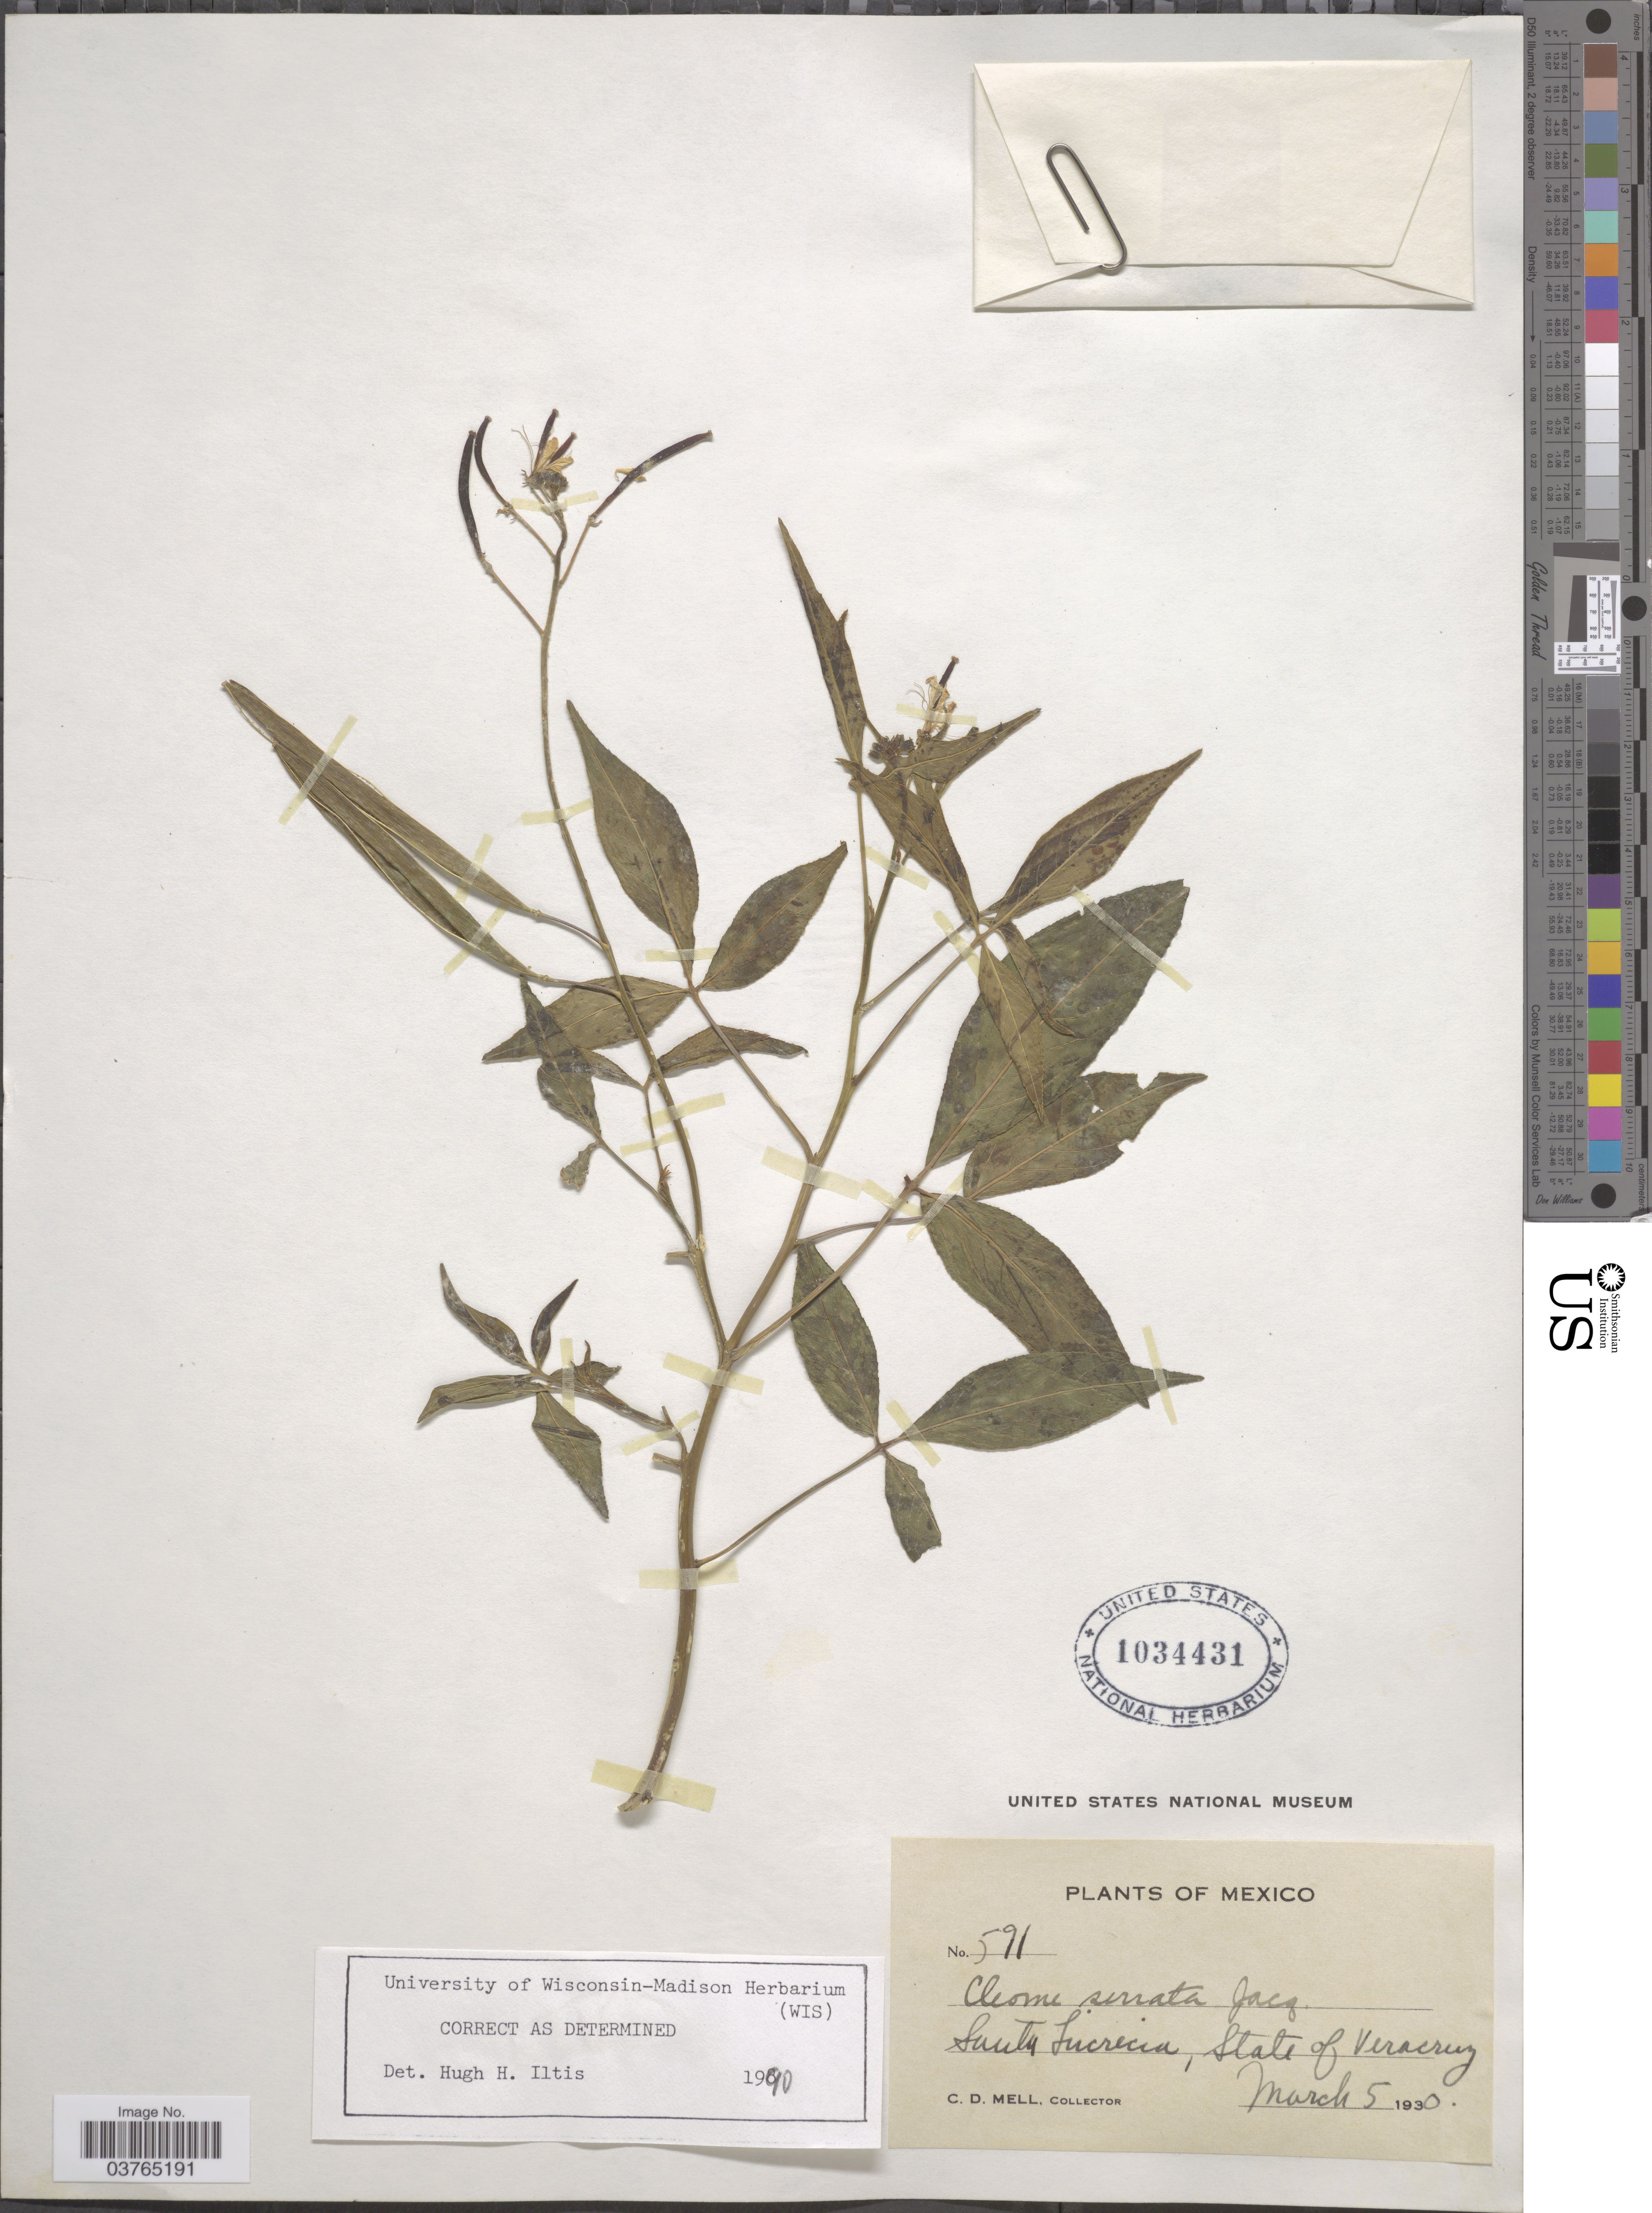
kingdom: Plantae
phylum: Tracheophyta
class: Magnoliopsida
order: Brassicales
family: Cleomaceae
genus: Cleoserrata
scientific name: Cleoserrata serrata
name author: (Jacq.) Iltis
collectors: C. D. Mell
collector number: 591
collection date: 1930-03-05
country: Mexico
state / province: Veracruz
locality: Santa Lucrecia, State of Veracruz.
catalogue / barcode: US 1034431